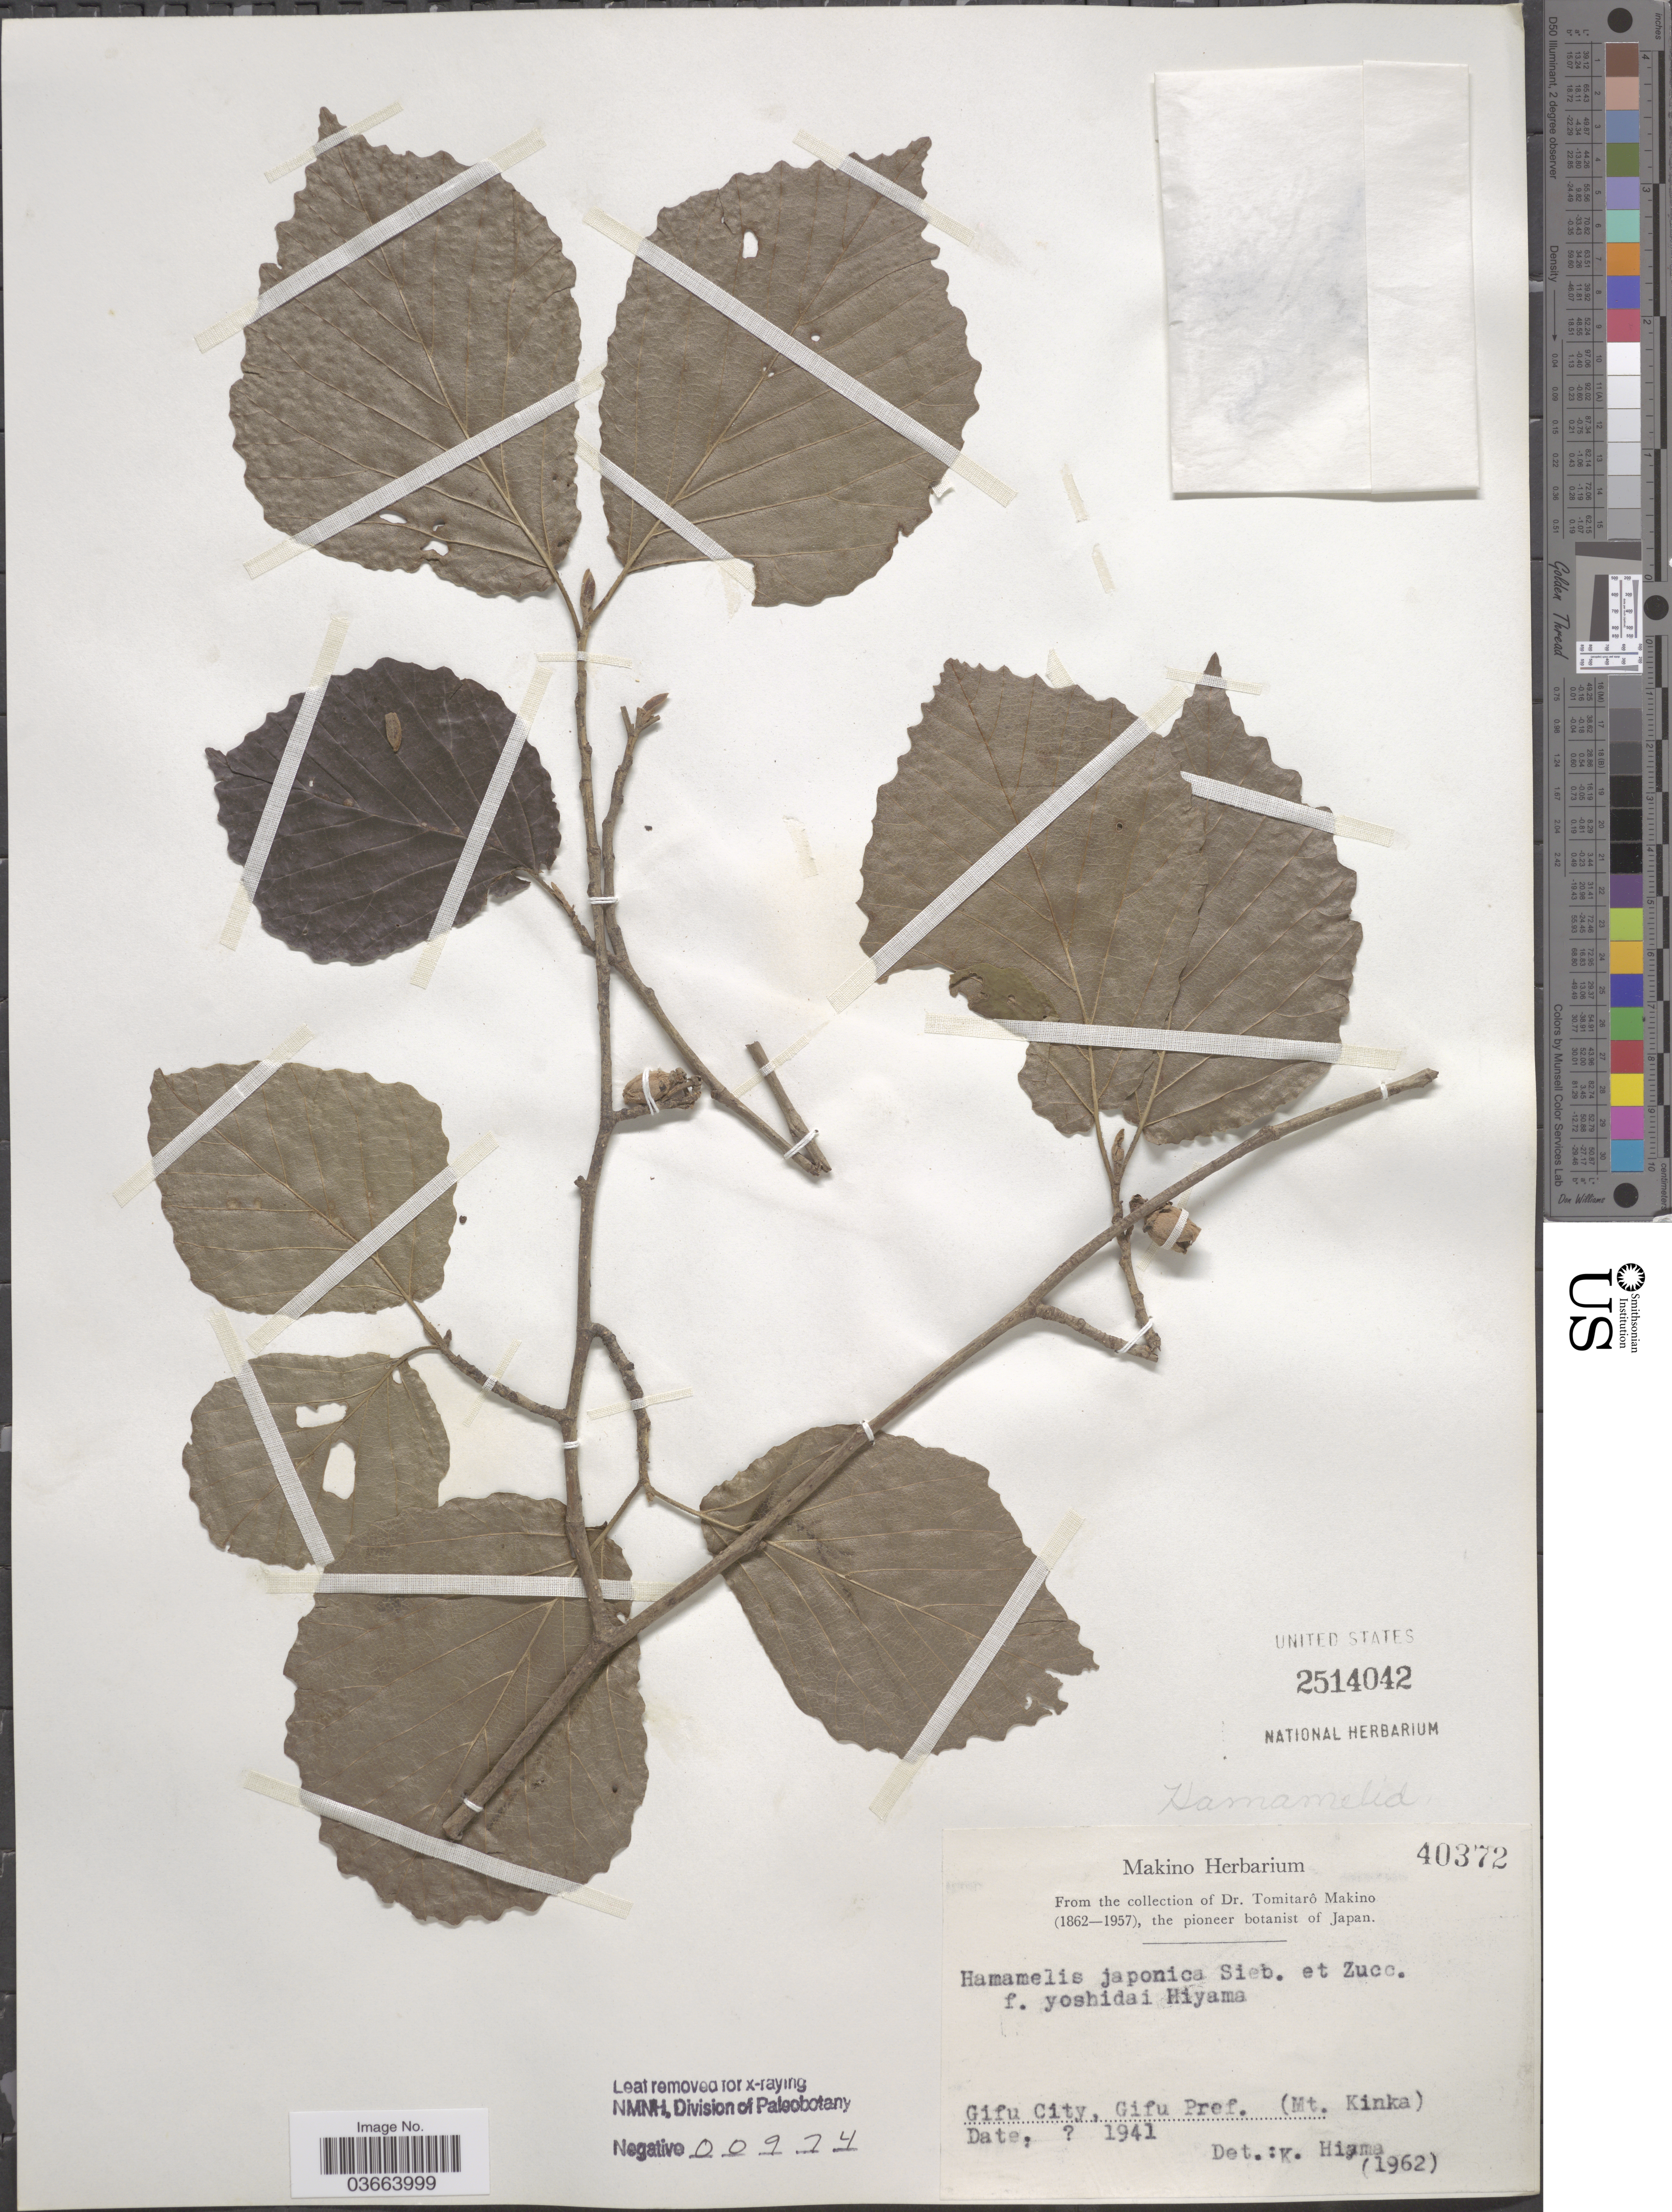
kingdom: Plantae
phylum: Tracheophyta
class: Magnoliopsida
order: Saxifragales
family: Hamamelidaceae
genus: Hamamelis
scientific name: Hamamelis japonica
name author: Siebold & Zucc.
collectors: T. Makino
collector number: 40372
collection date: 1941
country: Japan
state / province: Gihu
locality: Gifu City, Gifu Pref. (Mt. Kinka).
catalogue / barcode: US 2514042